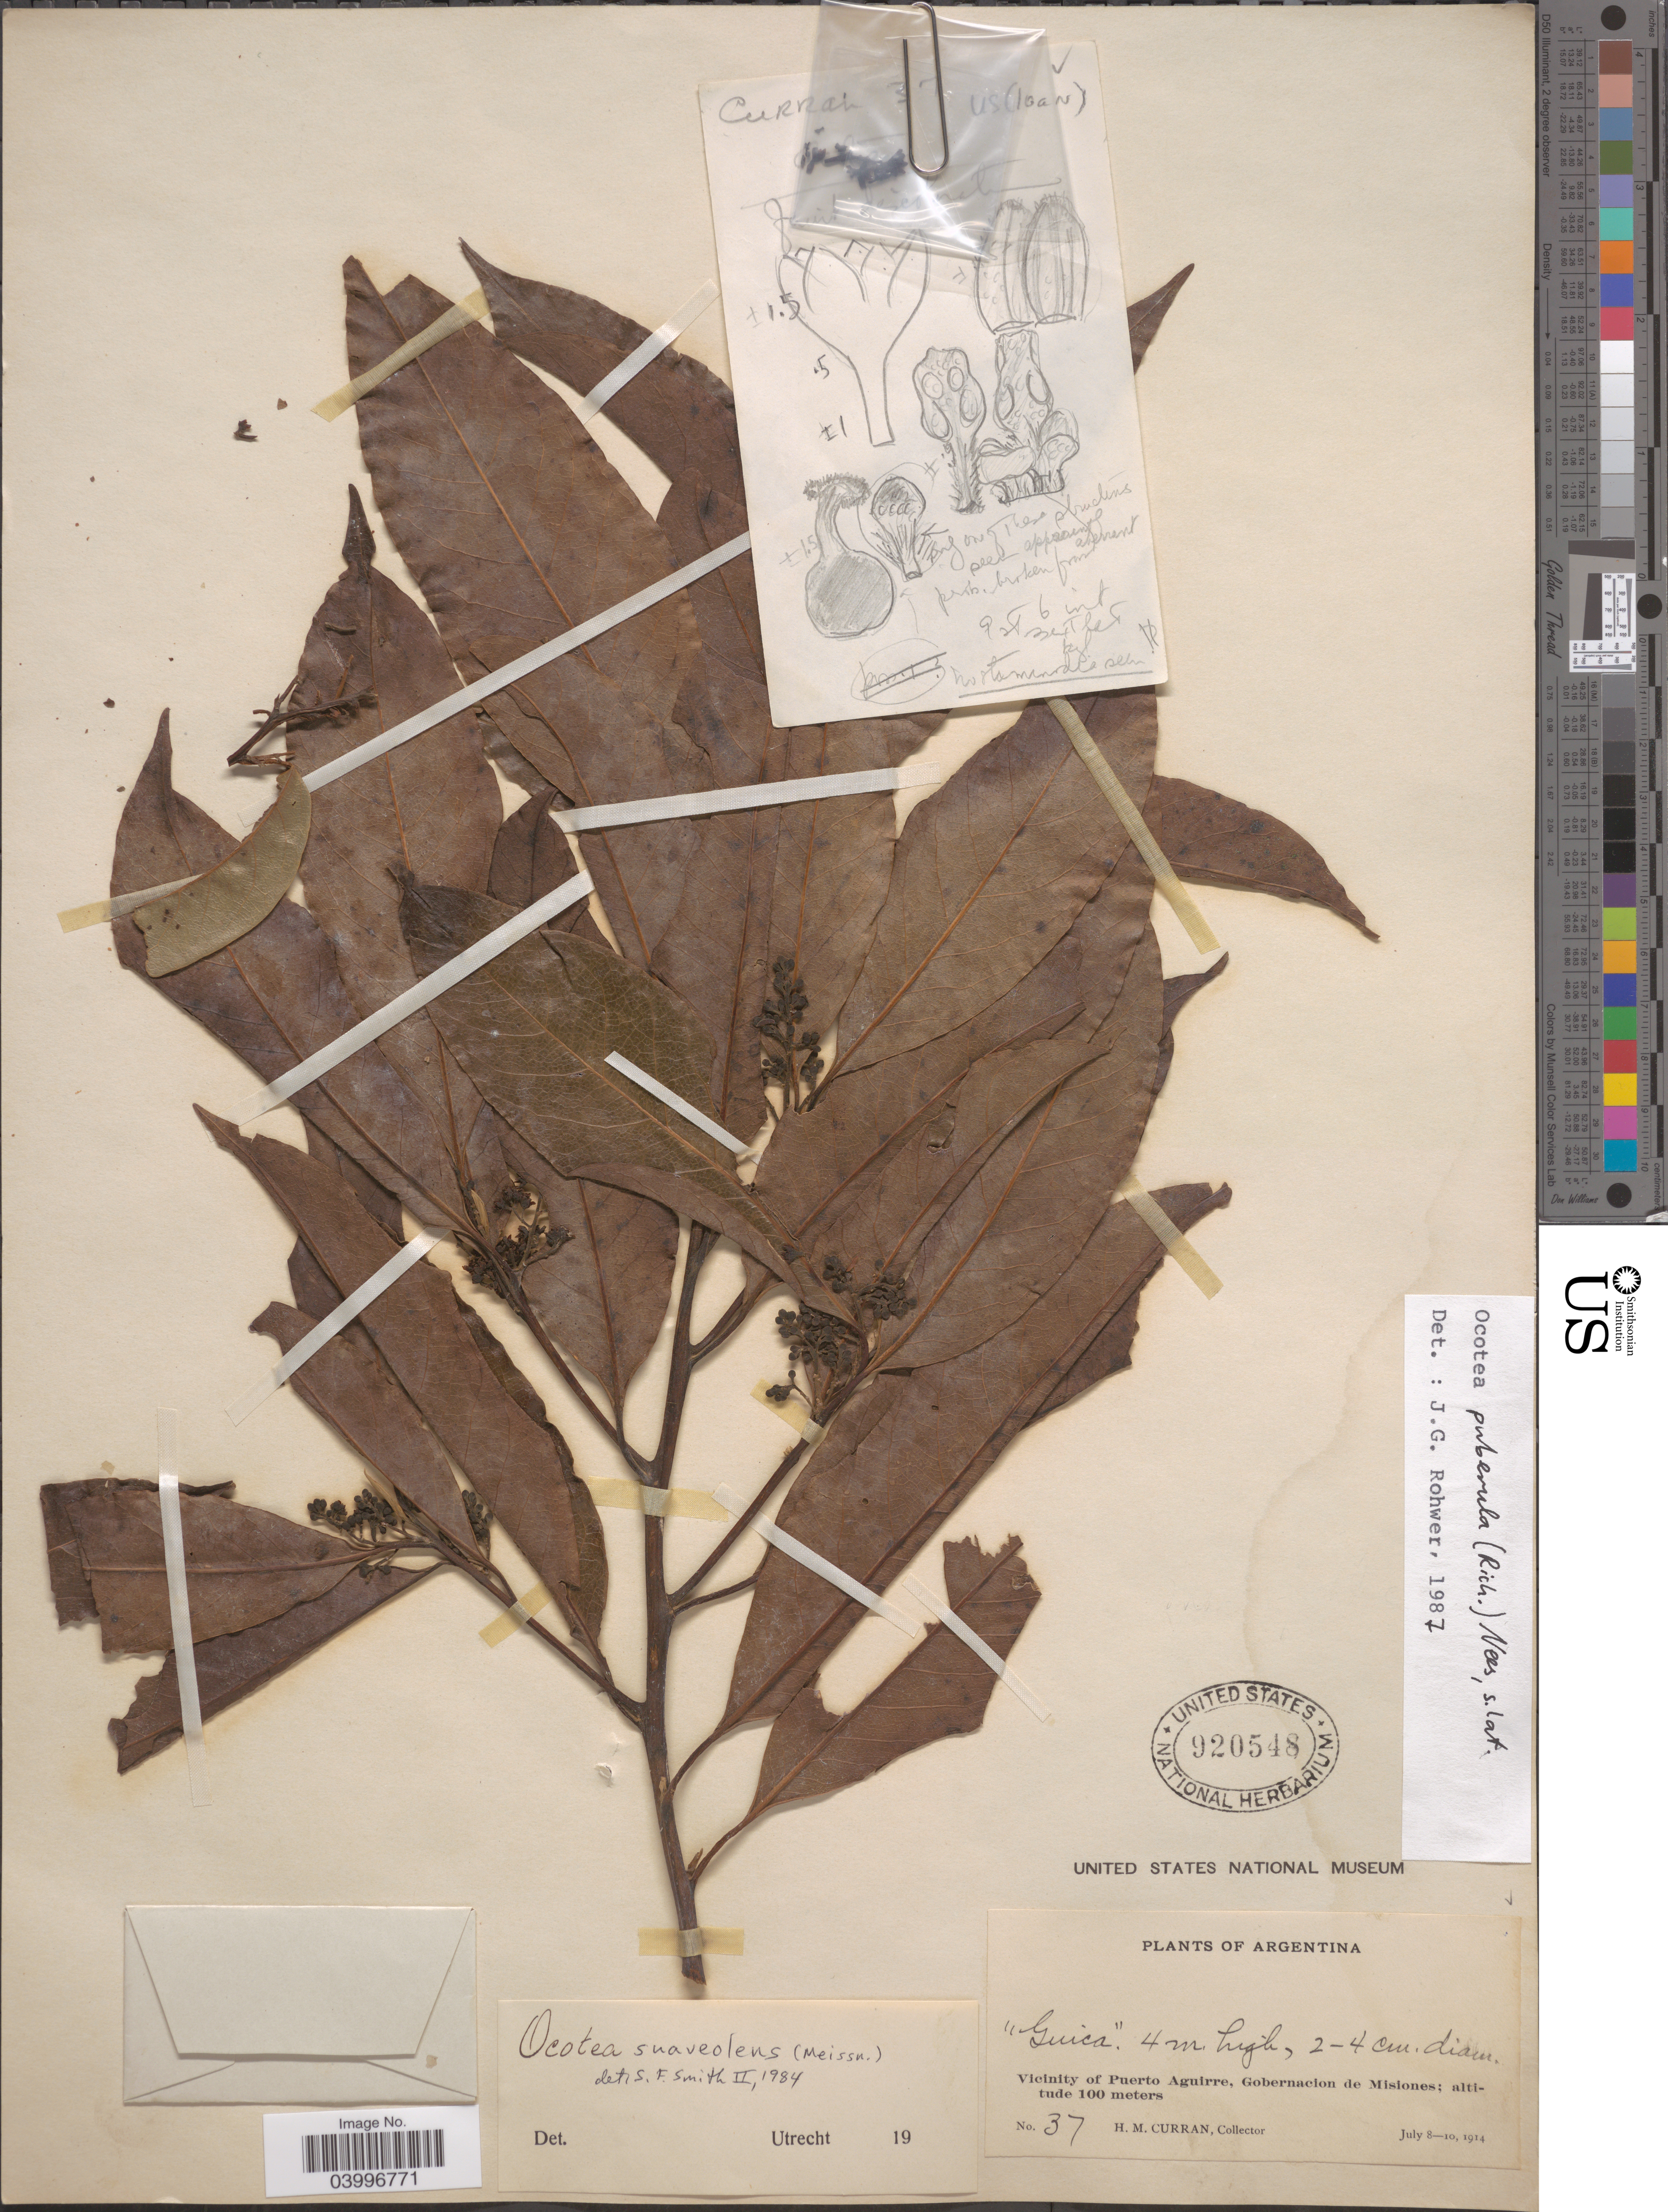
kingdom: Plantae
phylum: Tracheophyta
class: Magnoliopsida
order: Laurales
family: Lauraceae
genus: Ocotea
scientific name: Ocotea puberula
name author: (Rich.) Nees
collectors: H. M. Curran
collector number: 37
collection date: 1914-07-08/1914-07-10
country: Argentina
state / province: Misiones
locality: Vicinity of Puerto Aguirre, Gobernacion de Misiones.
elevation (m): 100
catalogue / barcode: US 920548